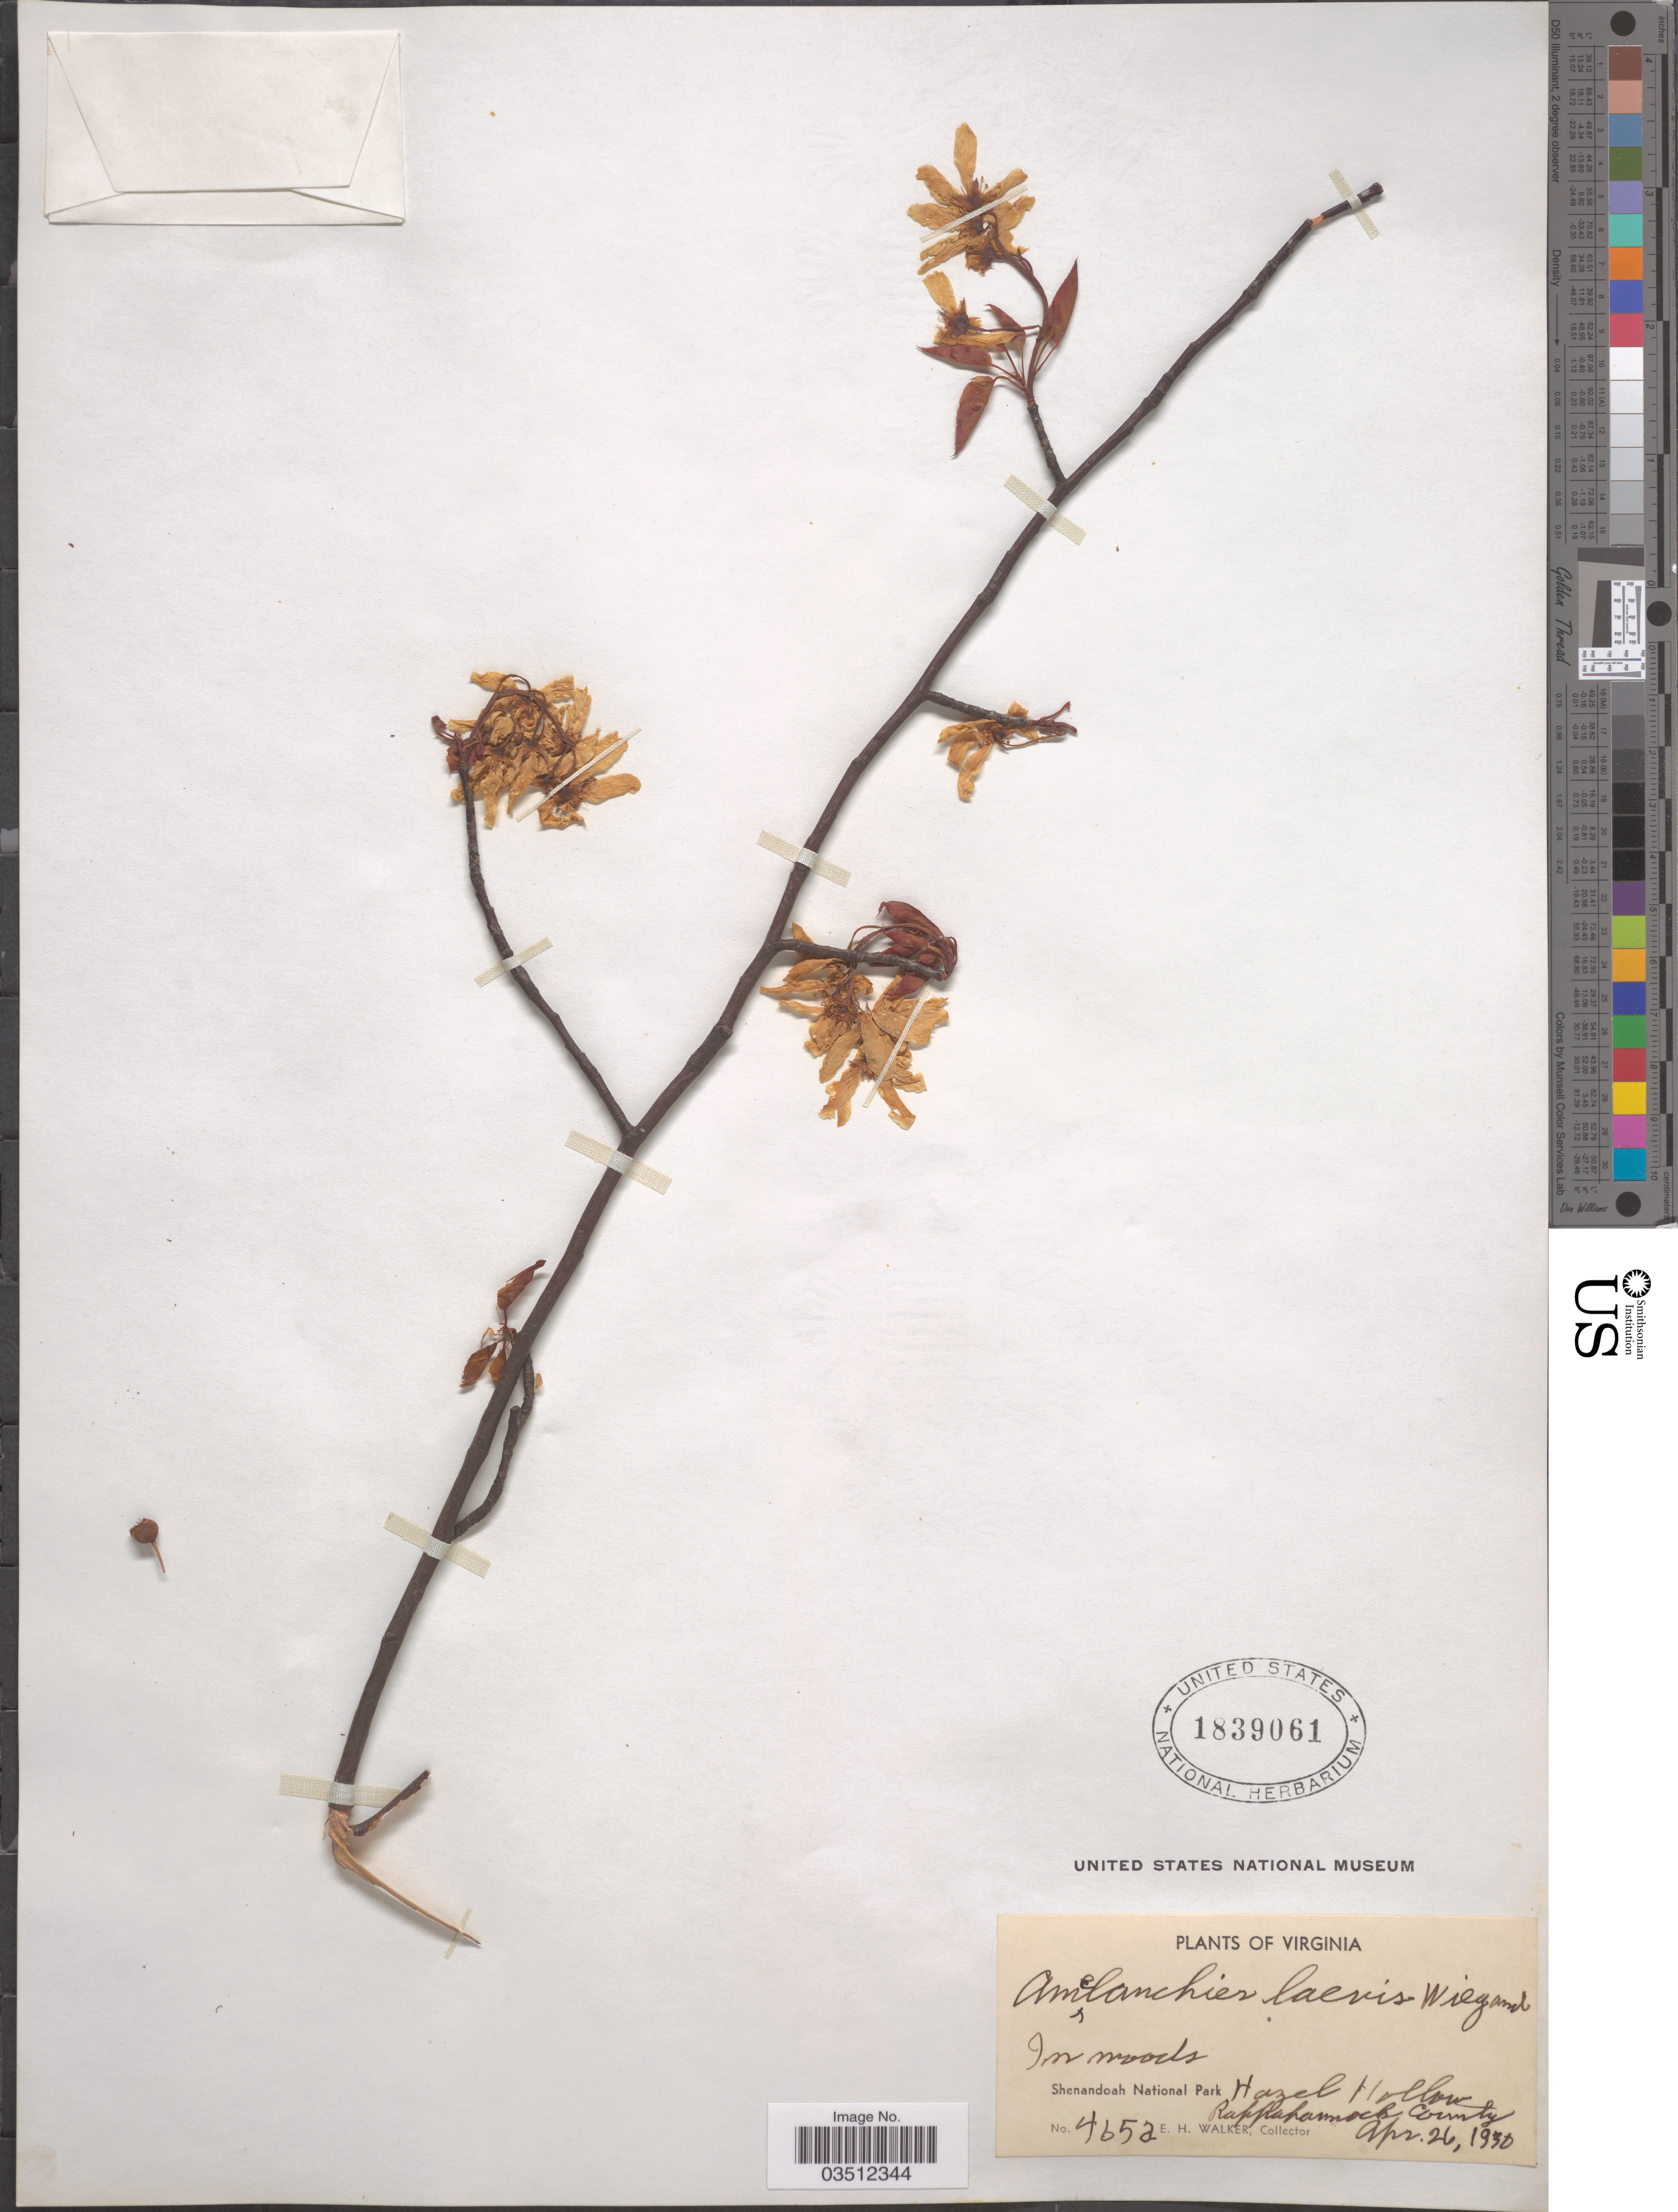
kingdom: Plantae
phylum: Tracheophyta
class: Magnoliopsida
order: Rosales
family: Rosaceae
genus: Amelanchier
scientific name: Amelanchier laevis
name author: Wiegand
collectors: E. H. Walker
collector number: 465a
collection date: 1930-04-26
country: United States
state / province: Virginia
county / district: Rappahannock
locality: Shenandoah National Park. Hazel Hollow Rappahannock County.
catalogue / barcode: US 1839061